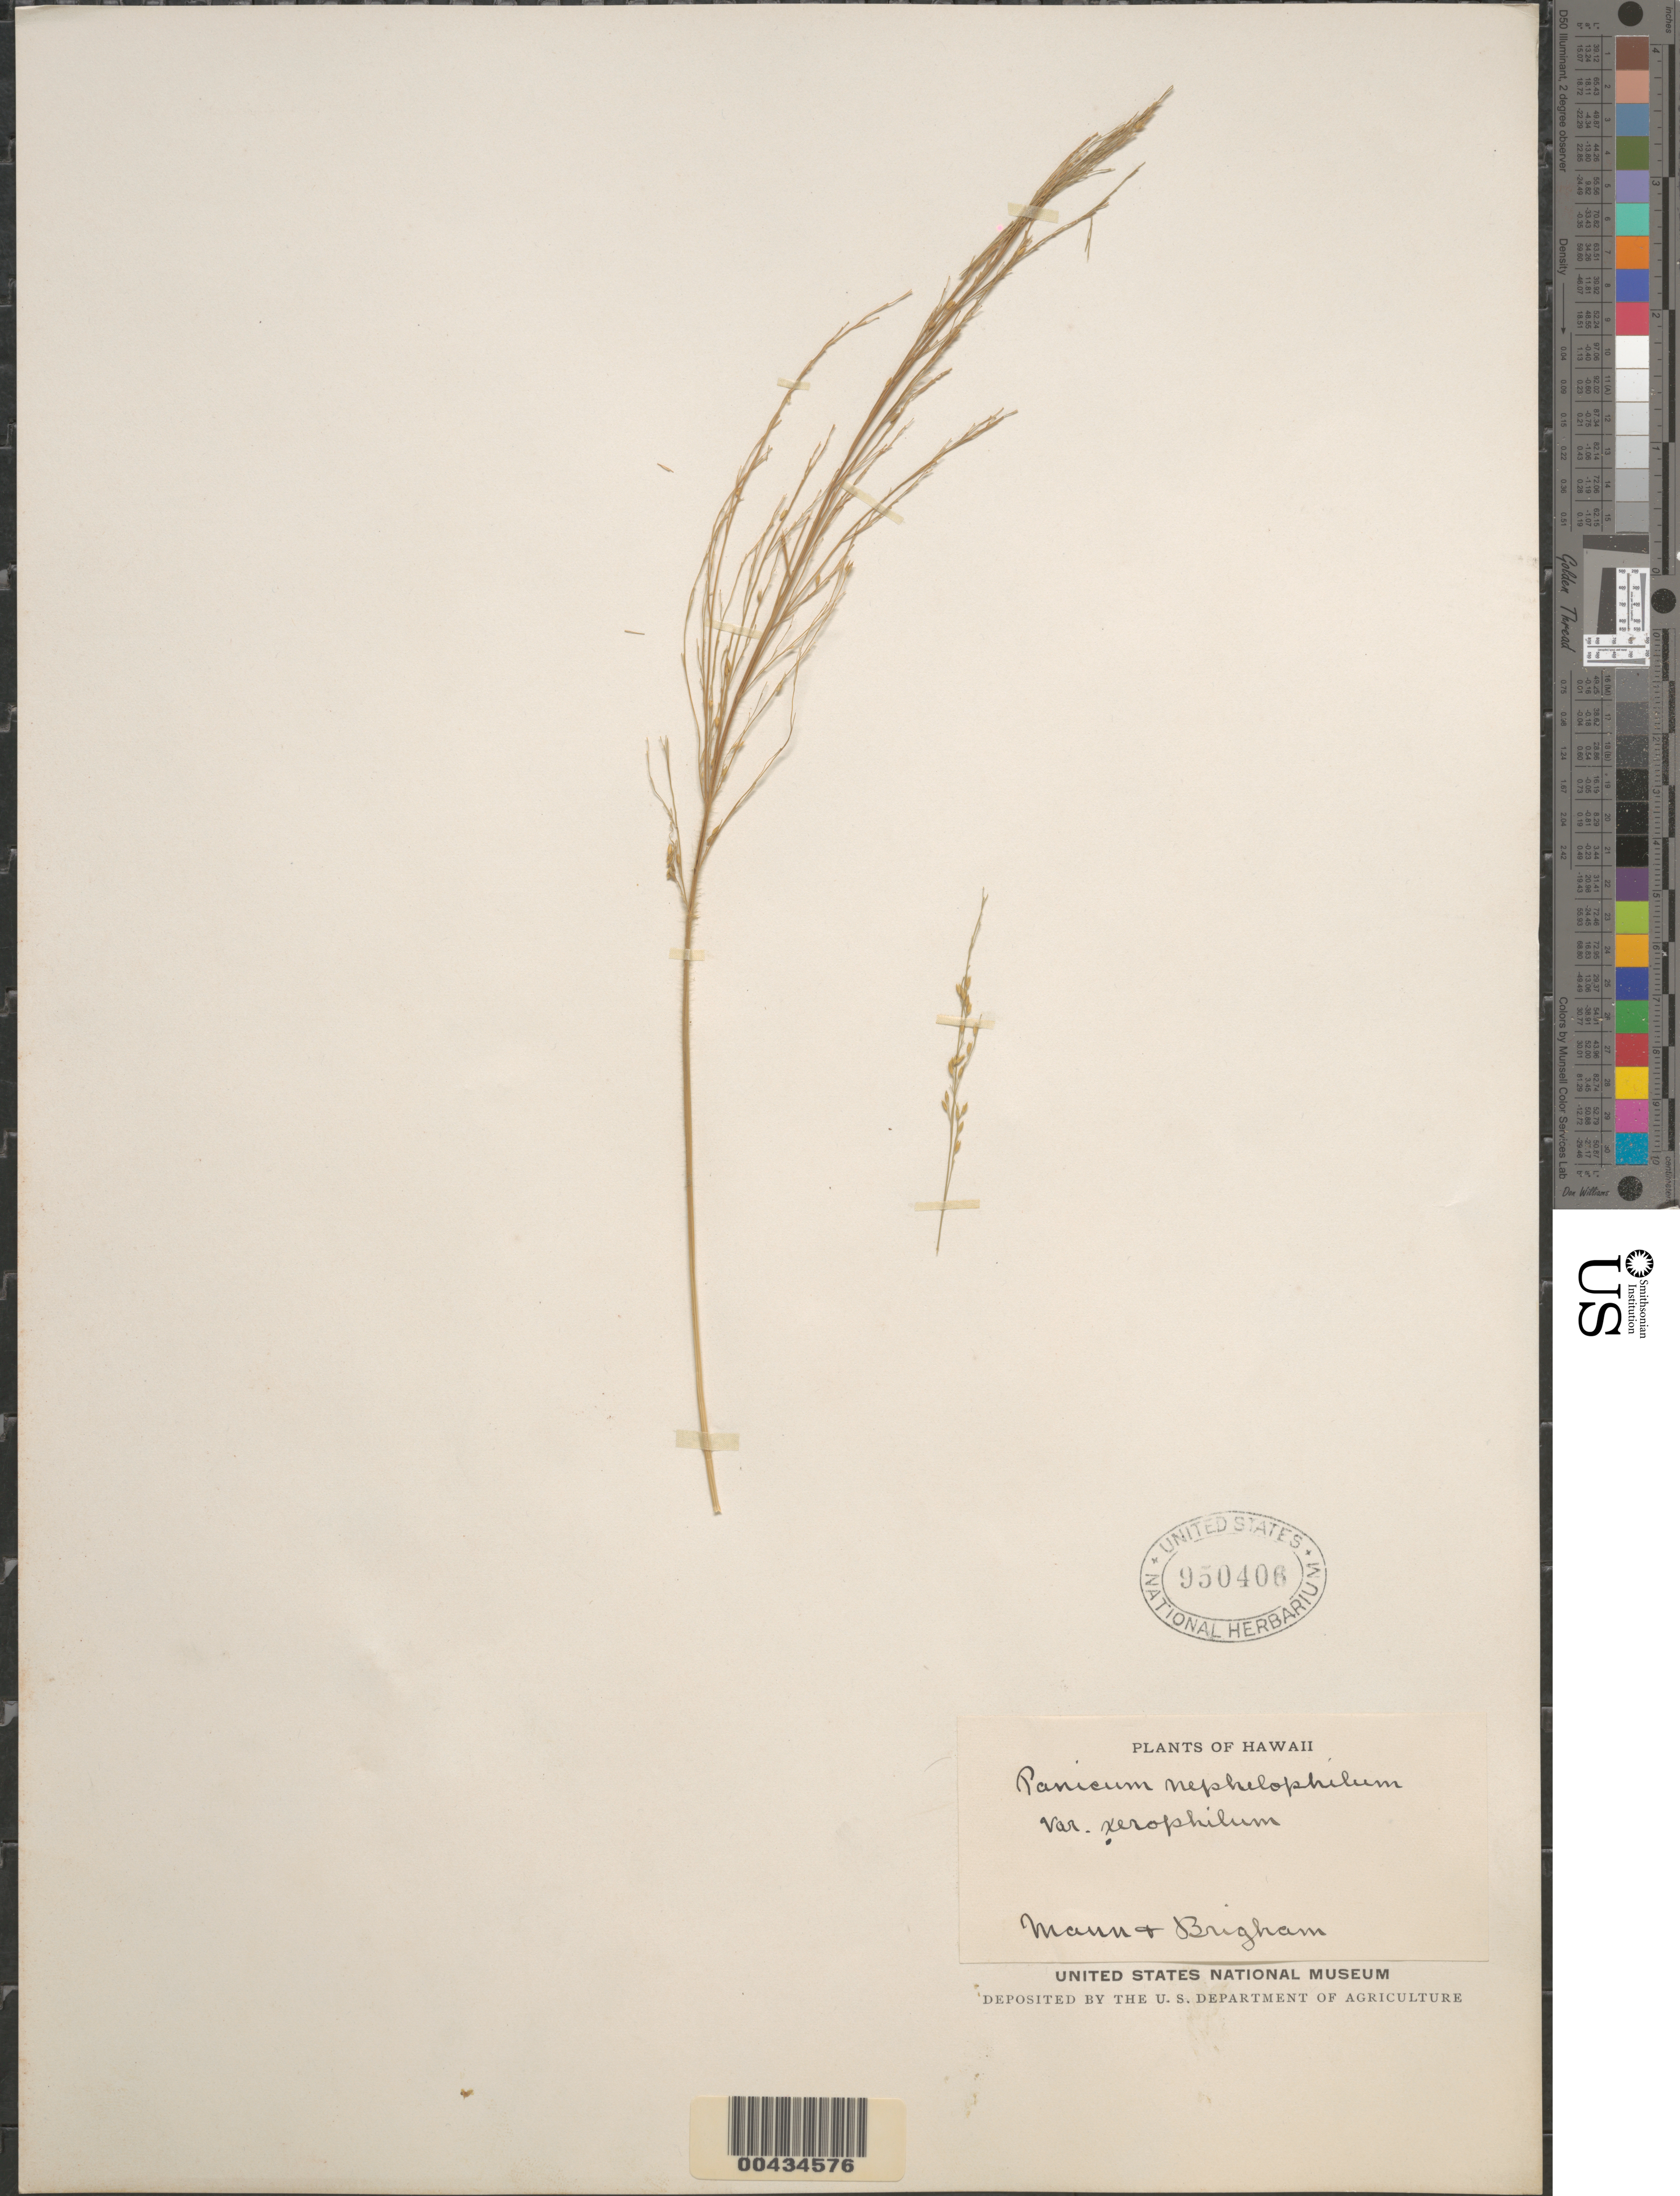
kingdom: Plantae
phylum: Tracheophyta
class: Liliopsida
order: Poales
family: Poaceae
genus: Panicum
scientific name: Panicum xerophilum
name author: (Hillebr.) Hitchc.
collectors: H. Mann & W. T. Brigham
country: United States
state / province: Hawaii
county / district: Hawaii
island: Hawaii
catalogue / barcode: US 950406